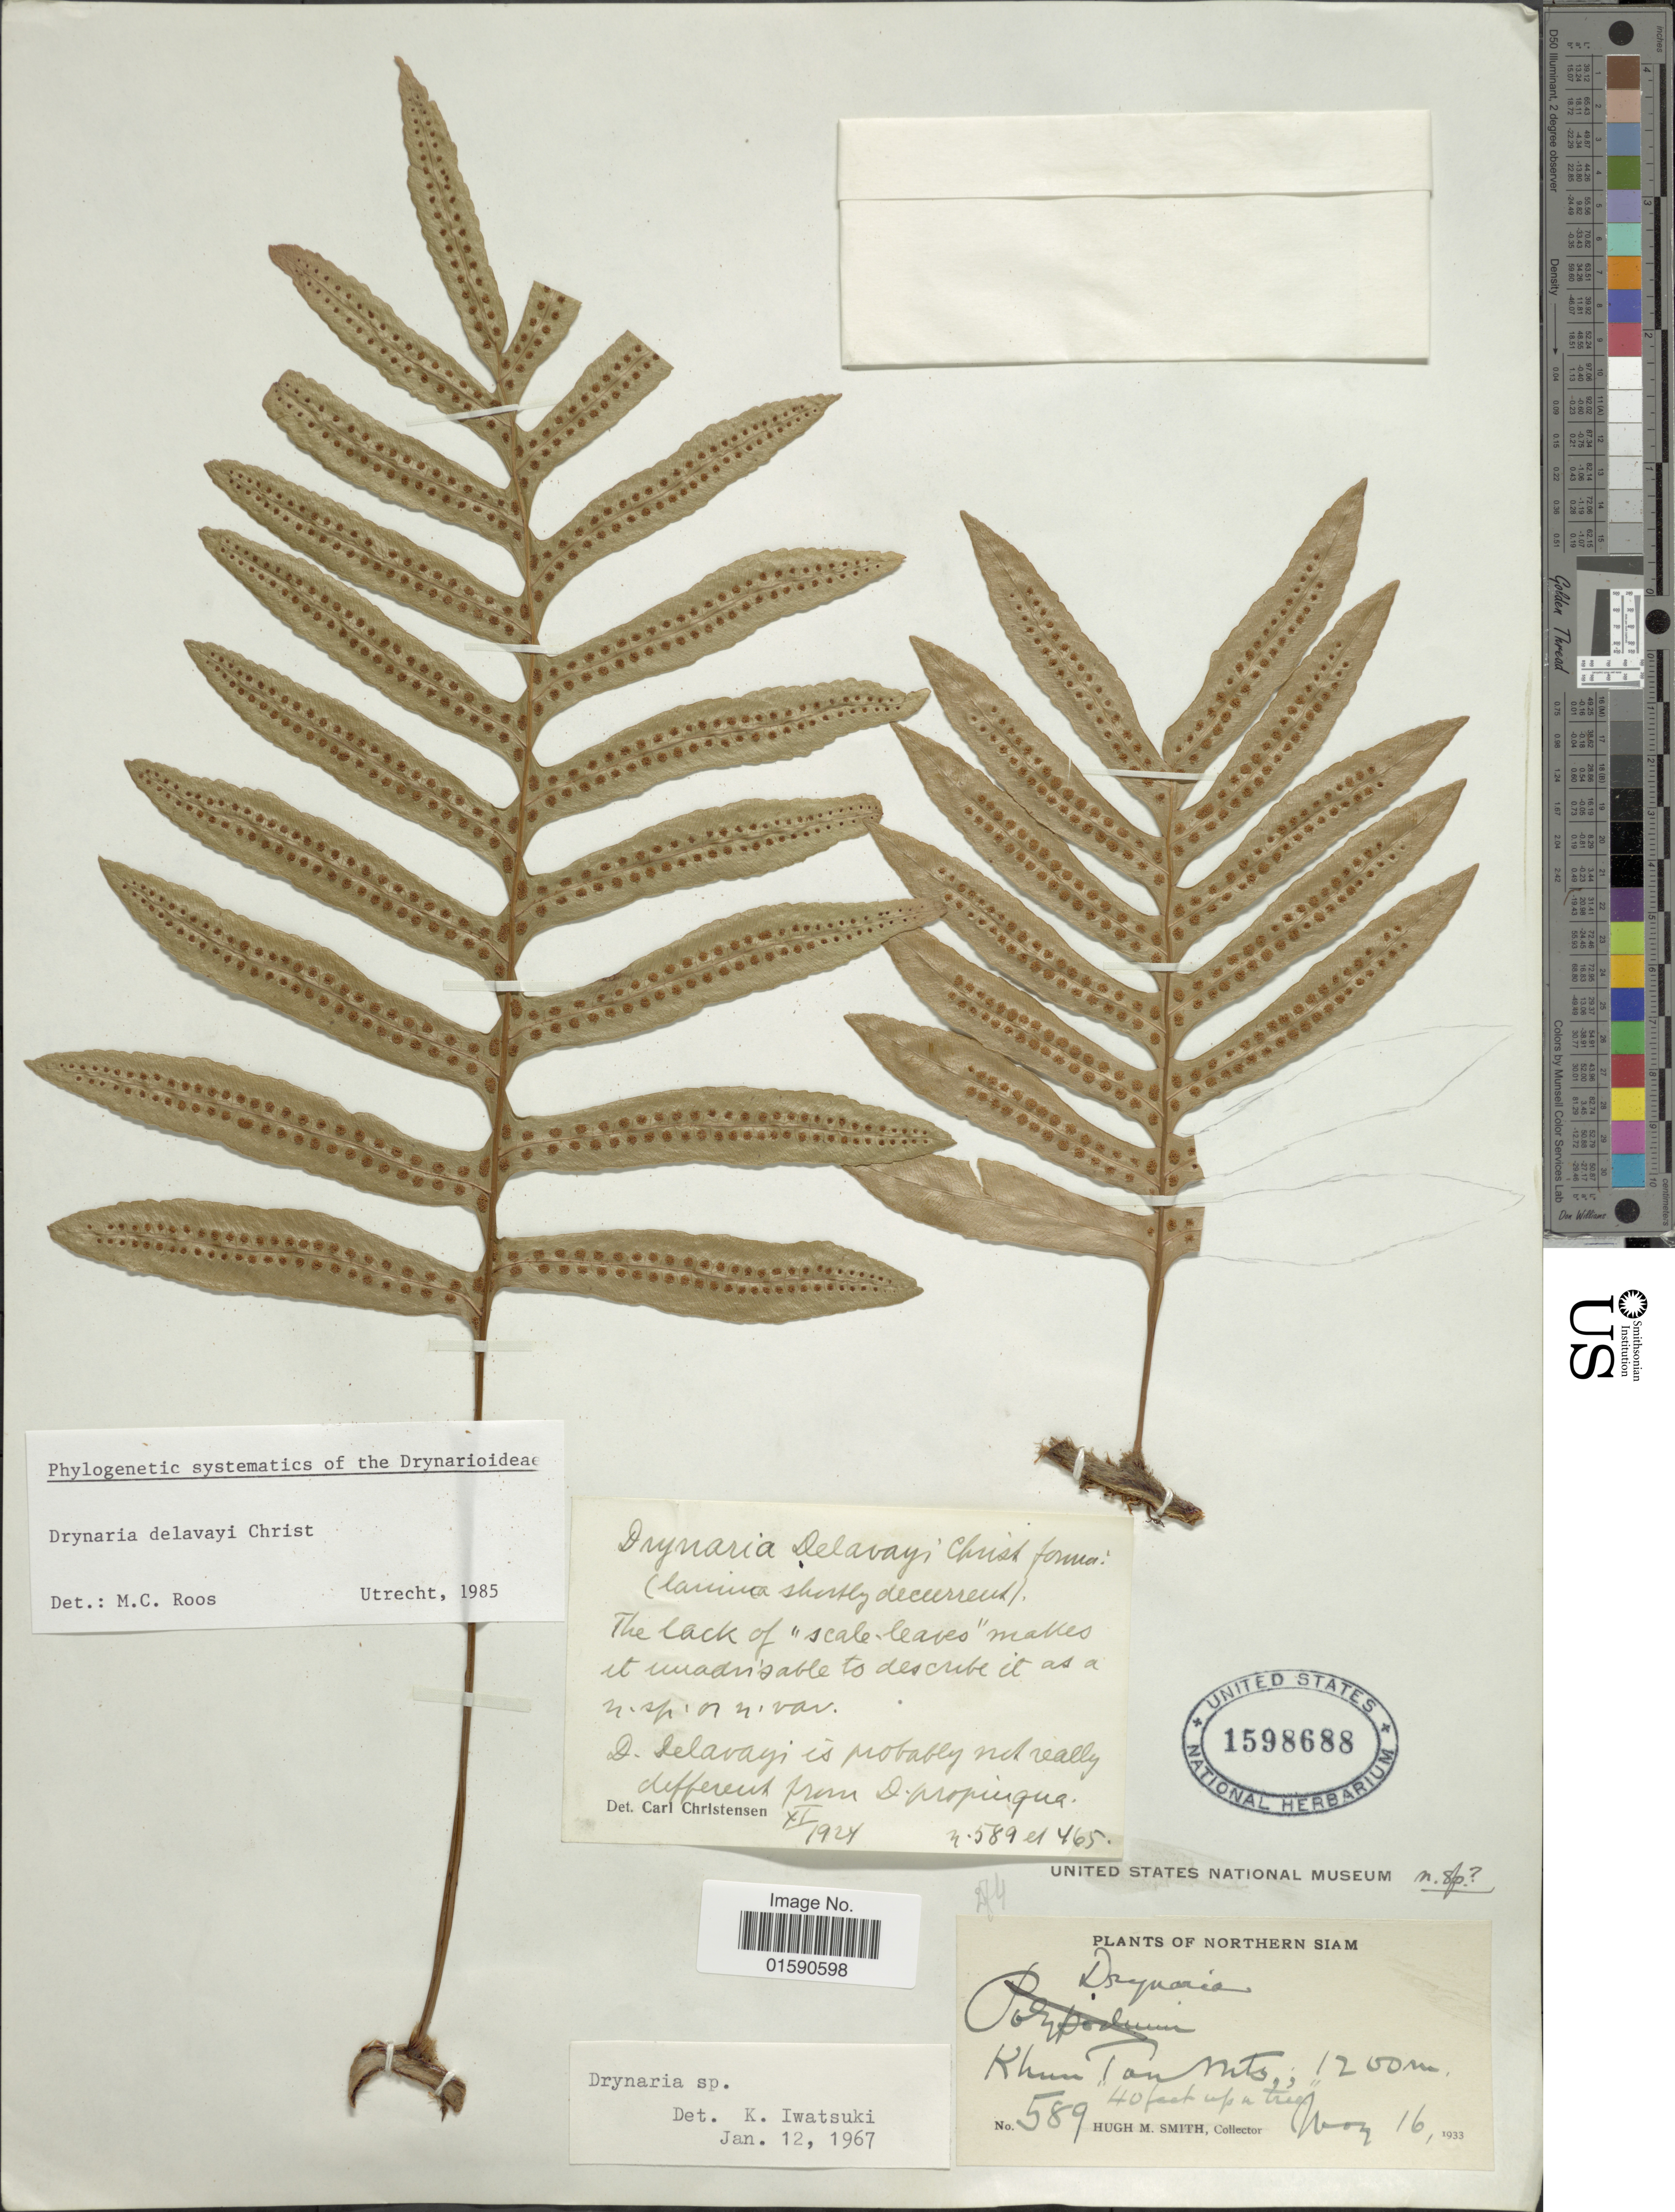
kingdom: Plantae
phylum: Tracheophyta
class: Polypodiopsida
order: Polypodiales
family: Polypodiaceae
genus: Drynaria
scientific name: Drynaria delavayi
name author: Christ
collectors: H. M. Smith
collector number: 589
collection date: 1933-05-16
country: Thailand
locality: Northern Siam. Khun Tan Mts.; "40 feet up a tree"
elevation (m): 1200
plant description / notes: Corrected "Northern Sima" to Northern Siam. Added "40 feet up a tree".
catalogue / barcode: US 1598688